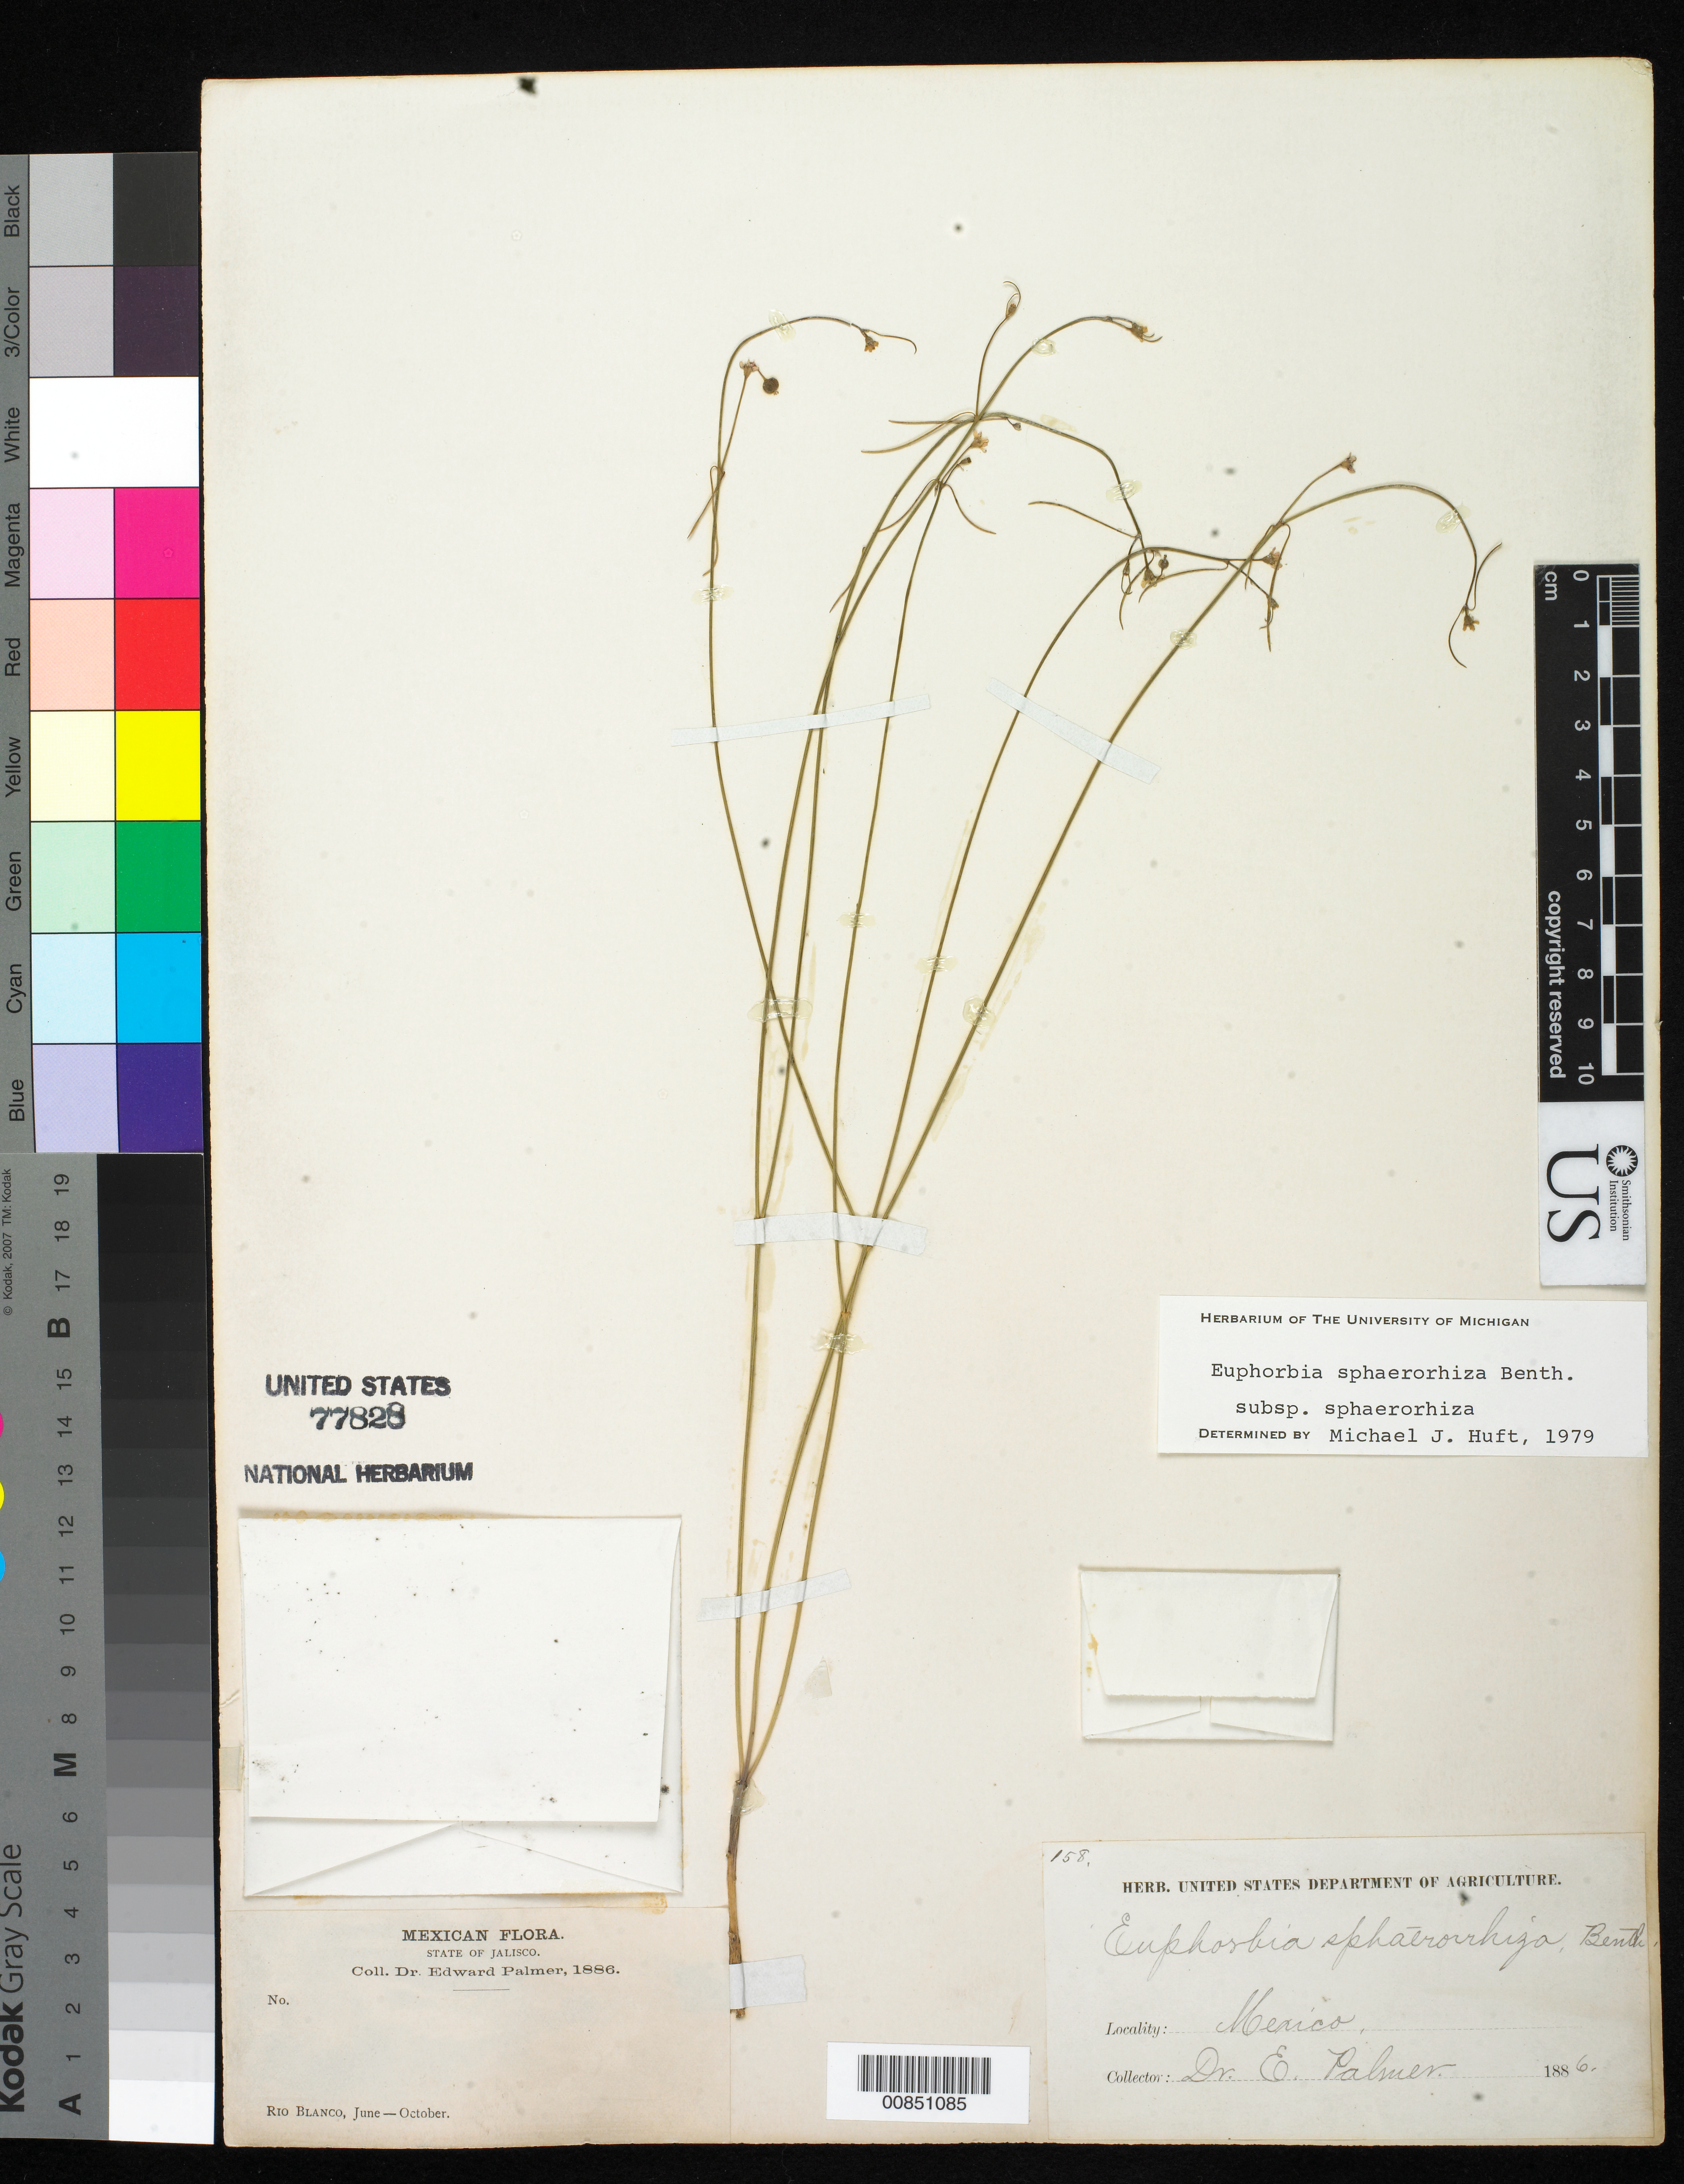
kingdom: Plantae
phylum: Tracheophyta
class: Magnoliopsida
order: Malpighiales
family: Euphorbiaceae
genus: Euphorbia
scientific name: Euphorbia sphaerorhiza subsp. sphaerorhiza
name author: Benth.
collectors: E. Palmer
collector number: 158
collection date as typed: Jun 1886 to -- Oct 1886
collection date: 1886-06/1886-10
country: Mexico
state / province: Jalisco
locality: Rio Blanco, Jalisco.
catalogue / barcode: US 77828